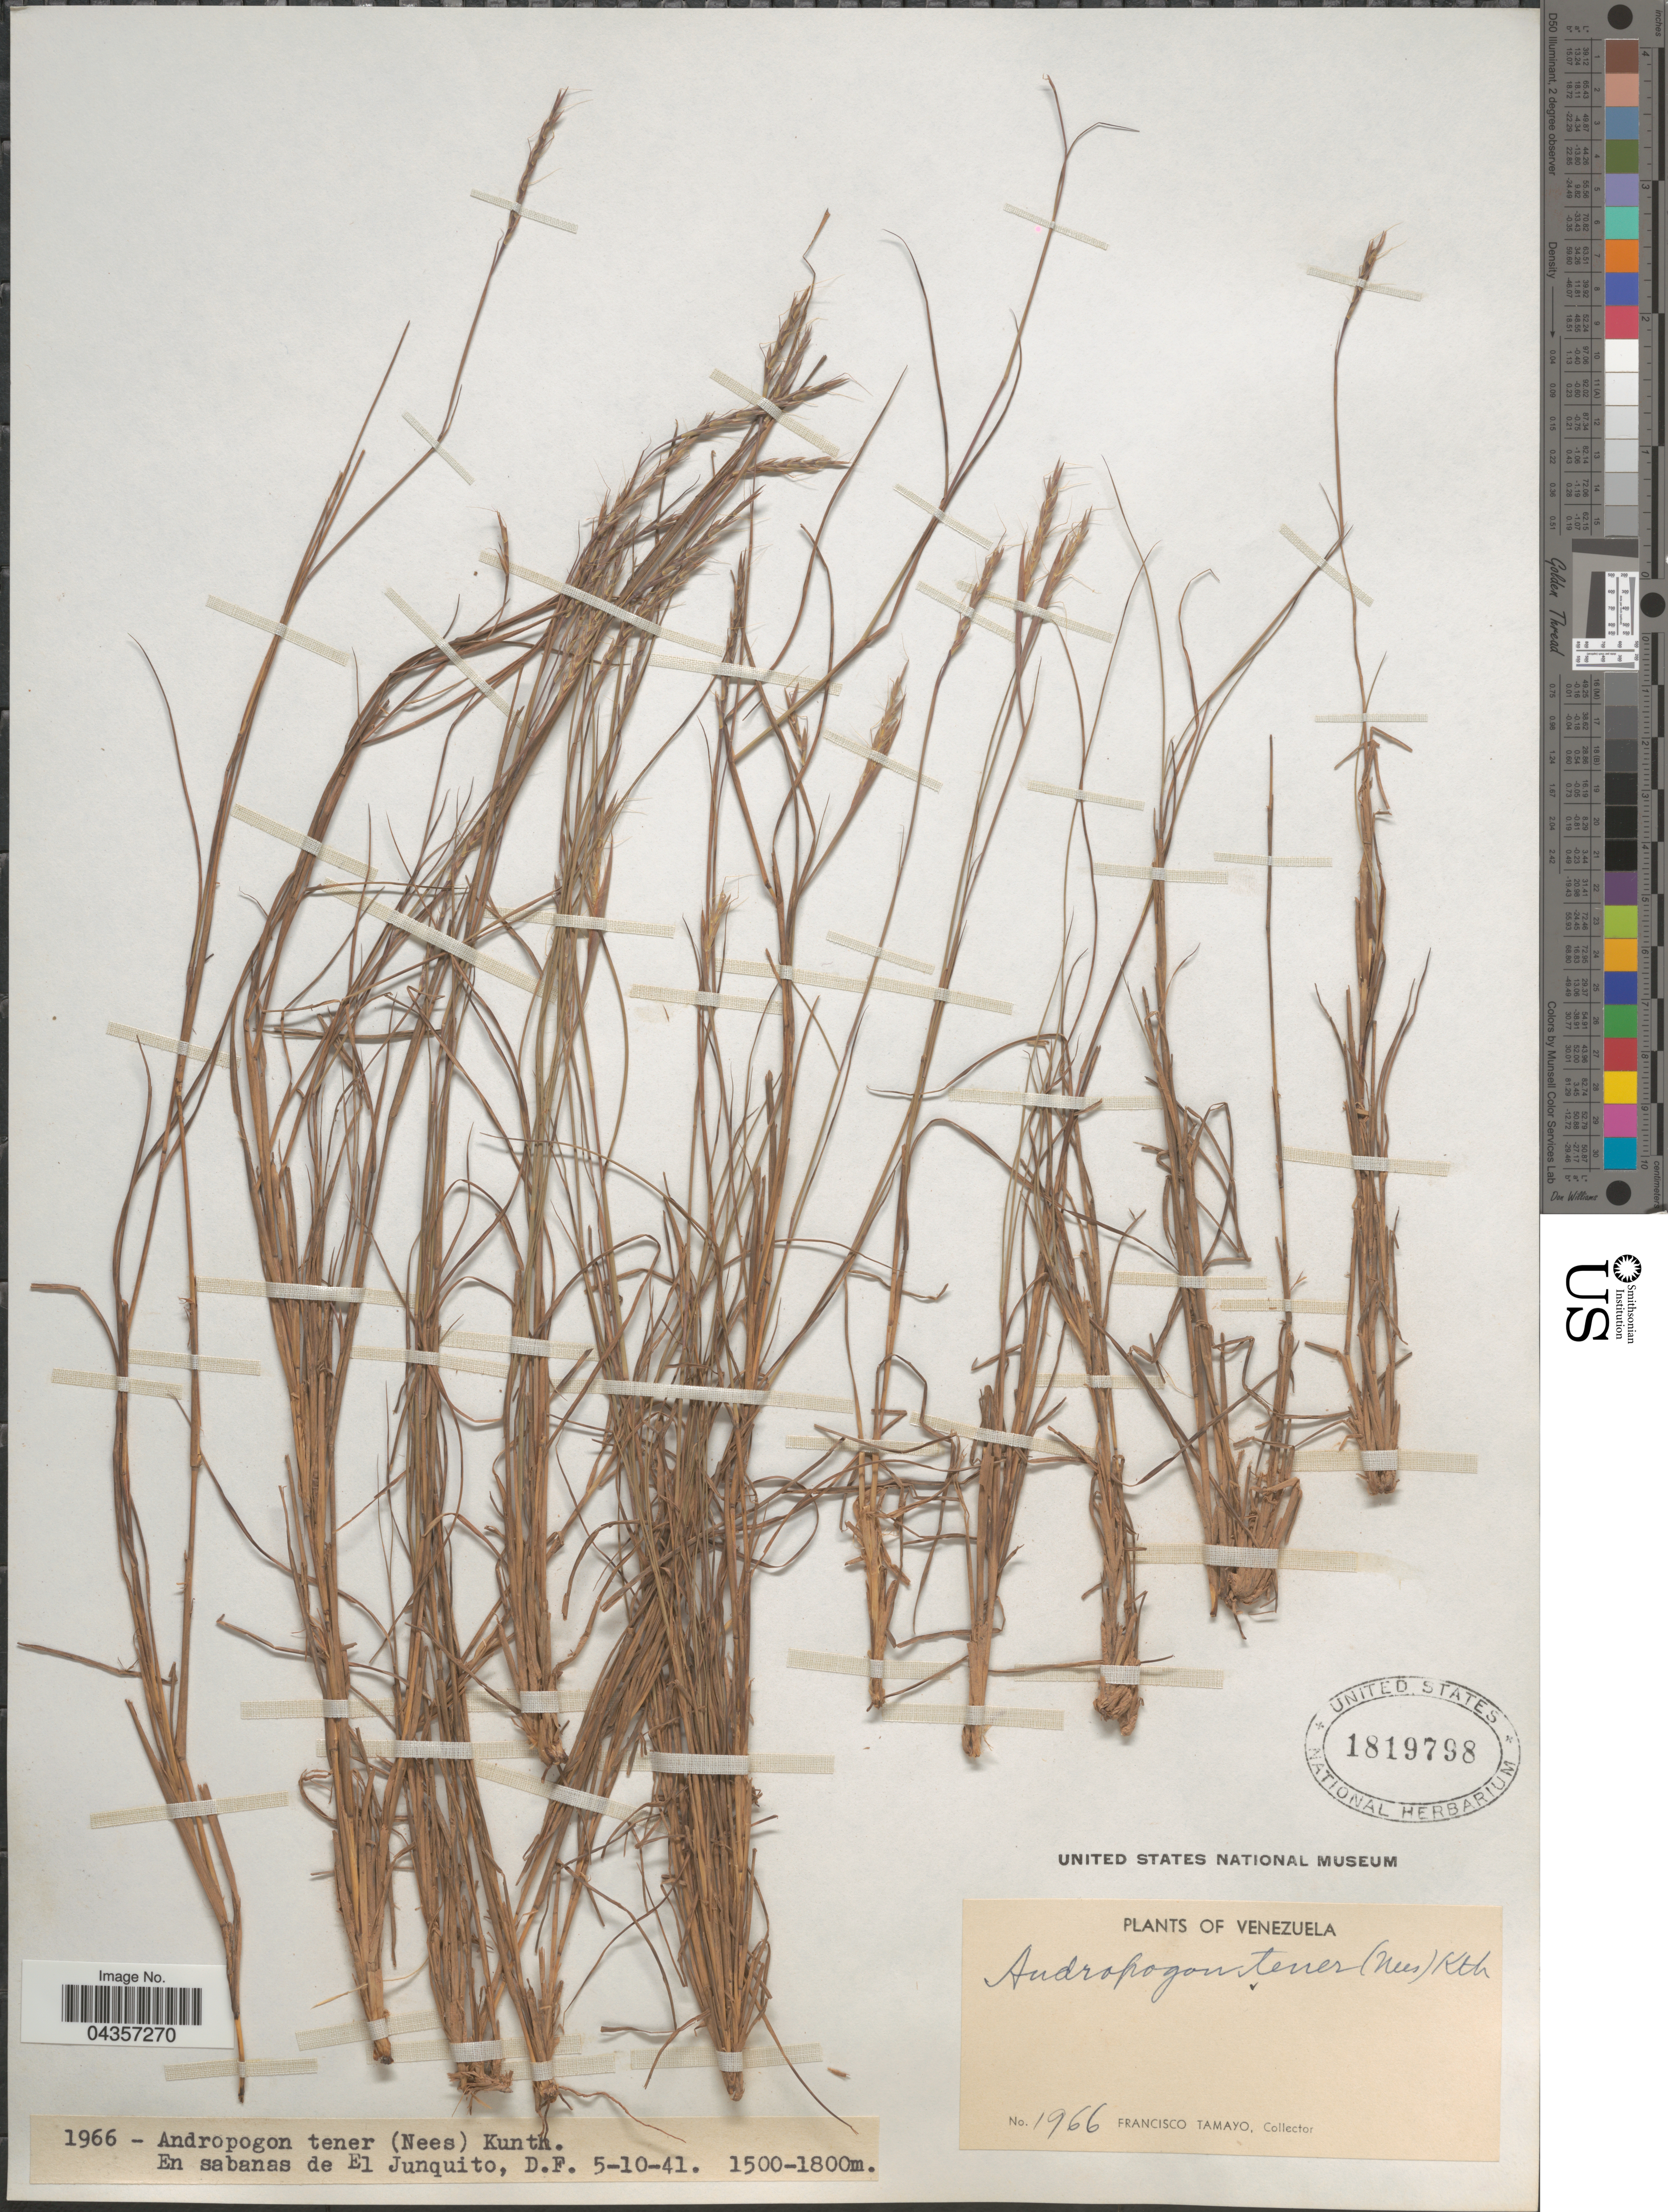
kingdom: Plantae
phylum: Tracheophyta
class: Liliopsida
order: Poales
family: Poaceae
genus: Schizachyrium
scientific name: Schizachyrium tenerum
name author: Nees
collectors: F. Tamayo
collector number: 1966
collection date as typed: Transcribed d/m/y: 5/10/41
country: Venezuela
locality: En sabanas de El Junquito, D.F.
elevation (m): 1500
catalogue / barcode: US 1819798